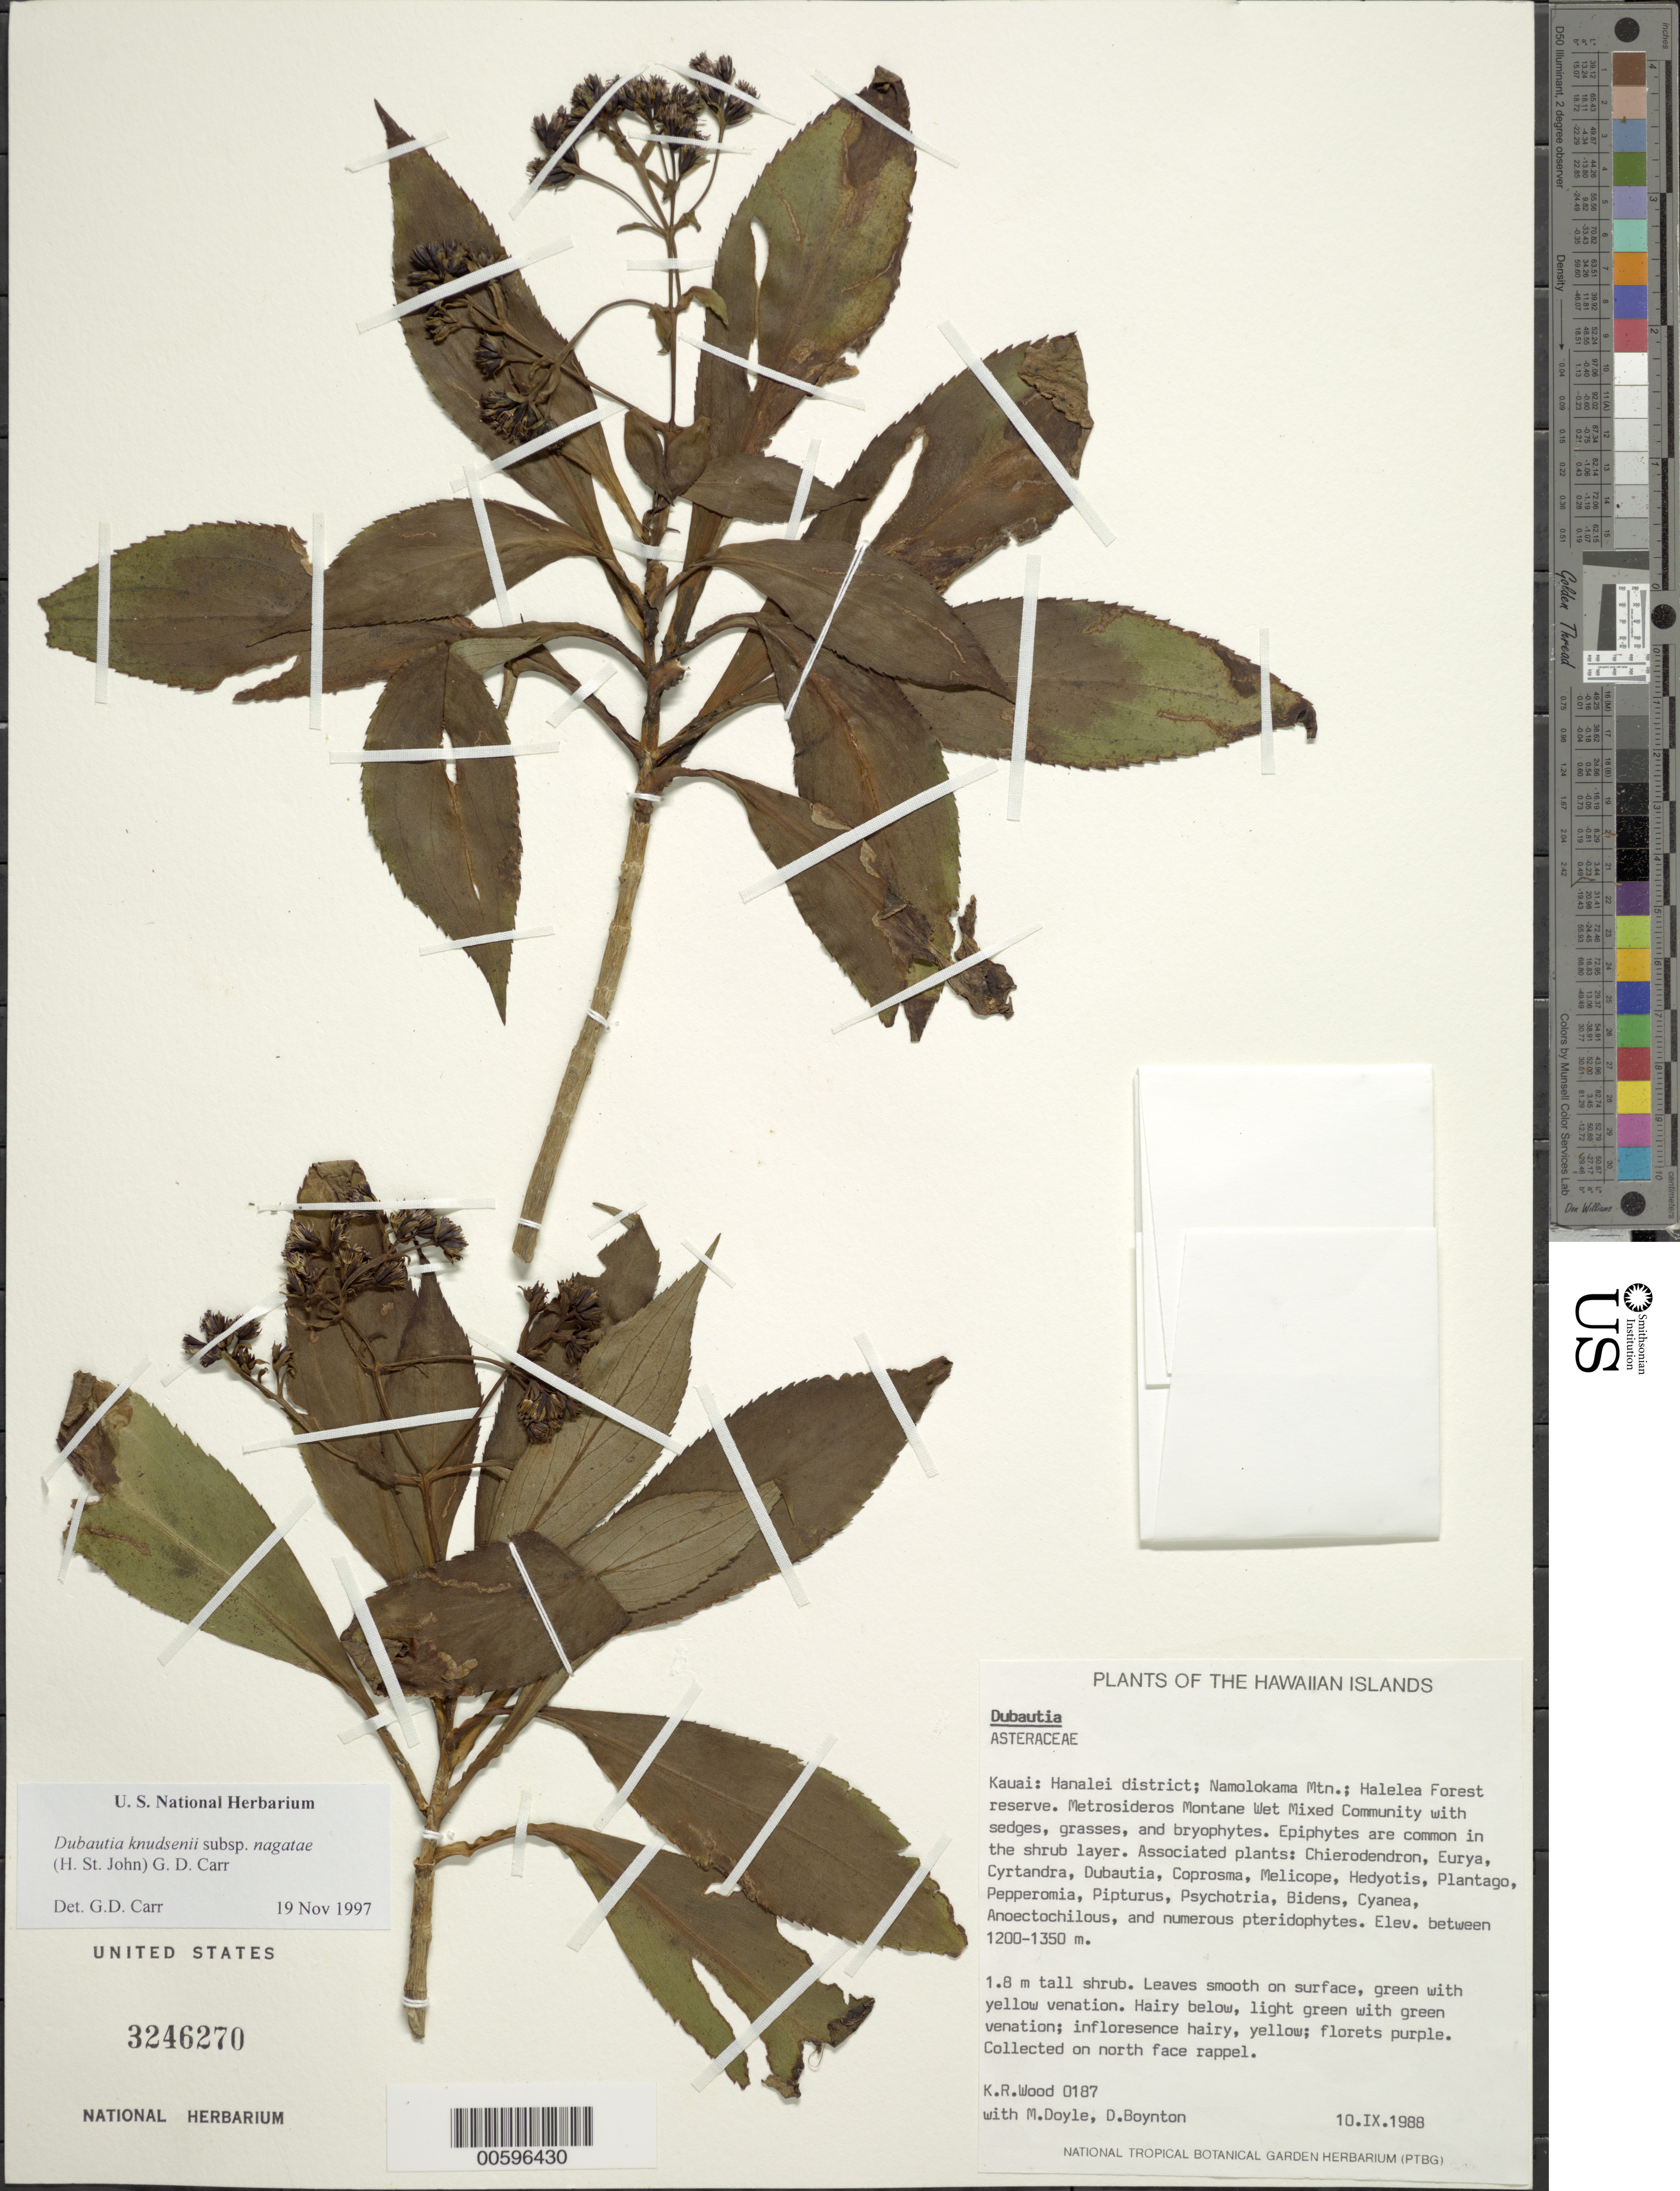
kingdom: Plantae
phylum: Tracheophyta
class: Magnoliopsida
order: Asterales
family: Asteraceae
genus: Dubautia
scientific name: Dubautia knudsenii subsp. nagatae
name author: (H. St. John) G.D. Carr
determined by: Carr, G. D.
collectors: K. R. Wood, M. Doyle & D. Boynton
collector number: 0187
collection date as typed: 10 Sep 1988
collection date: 1988-09-10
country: United States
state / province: Hawaii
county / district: Kauai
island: Kaua'i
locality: Hanalei Dist; Namolokama Mt; Halelea For Res.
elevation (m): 1200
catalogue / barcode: US 3246270